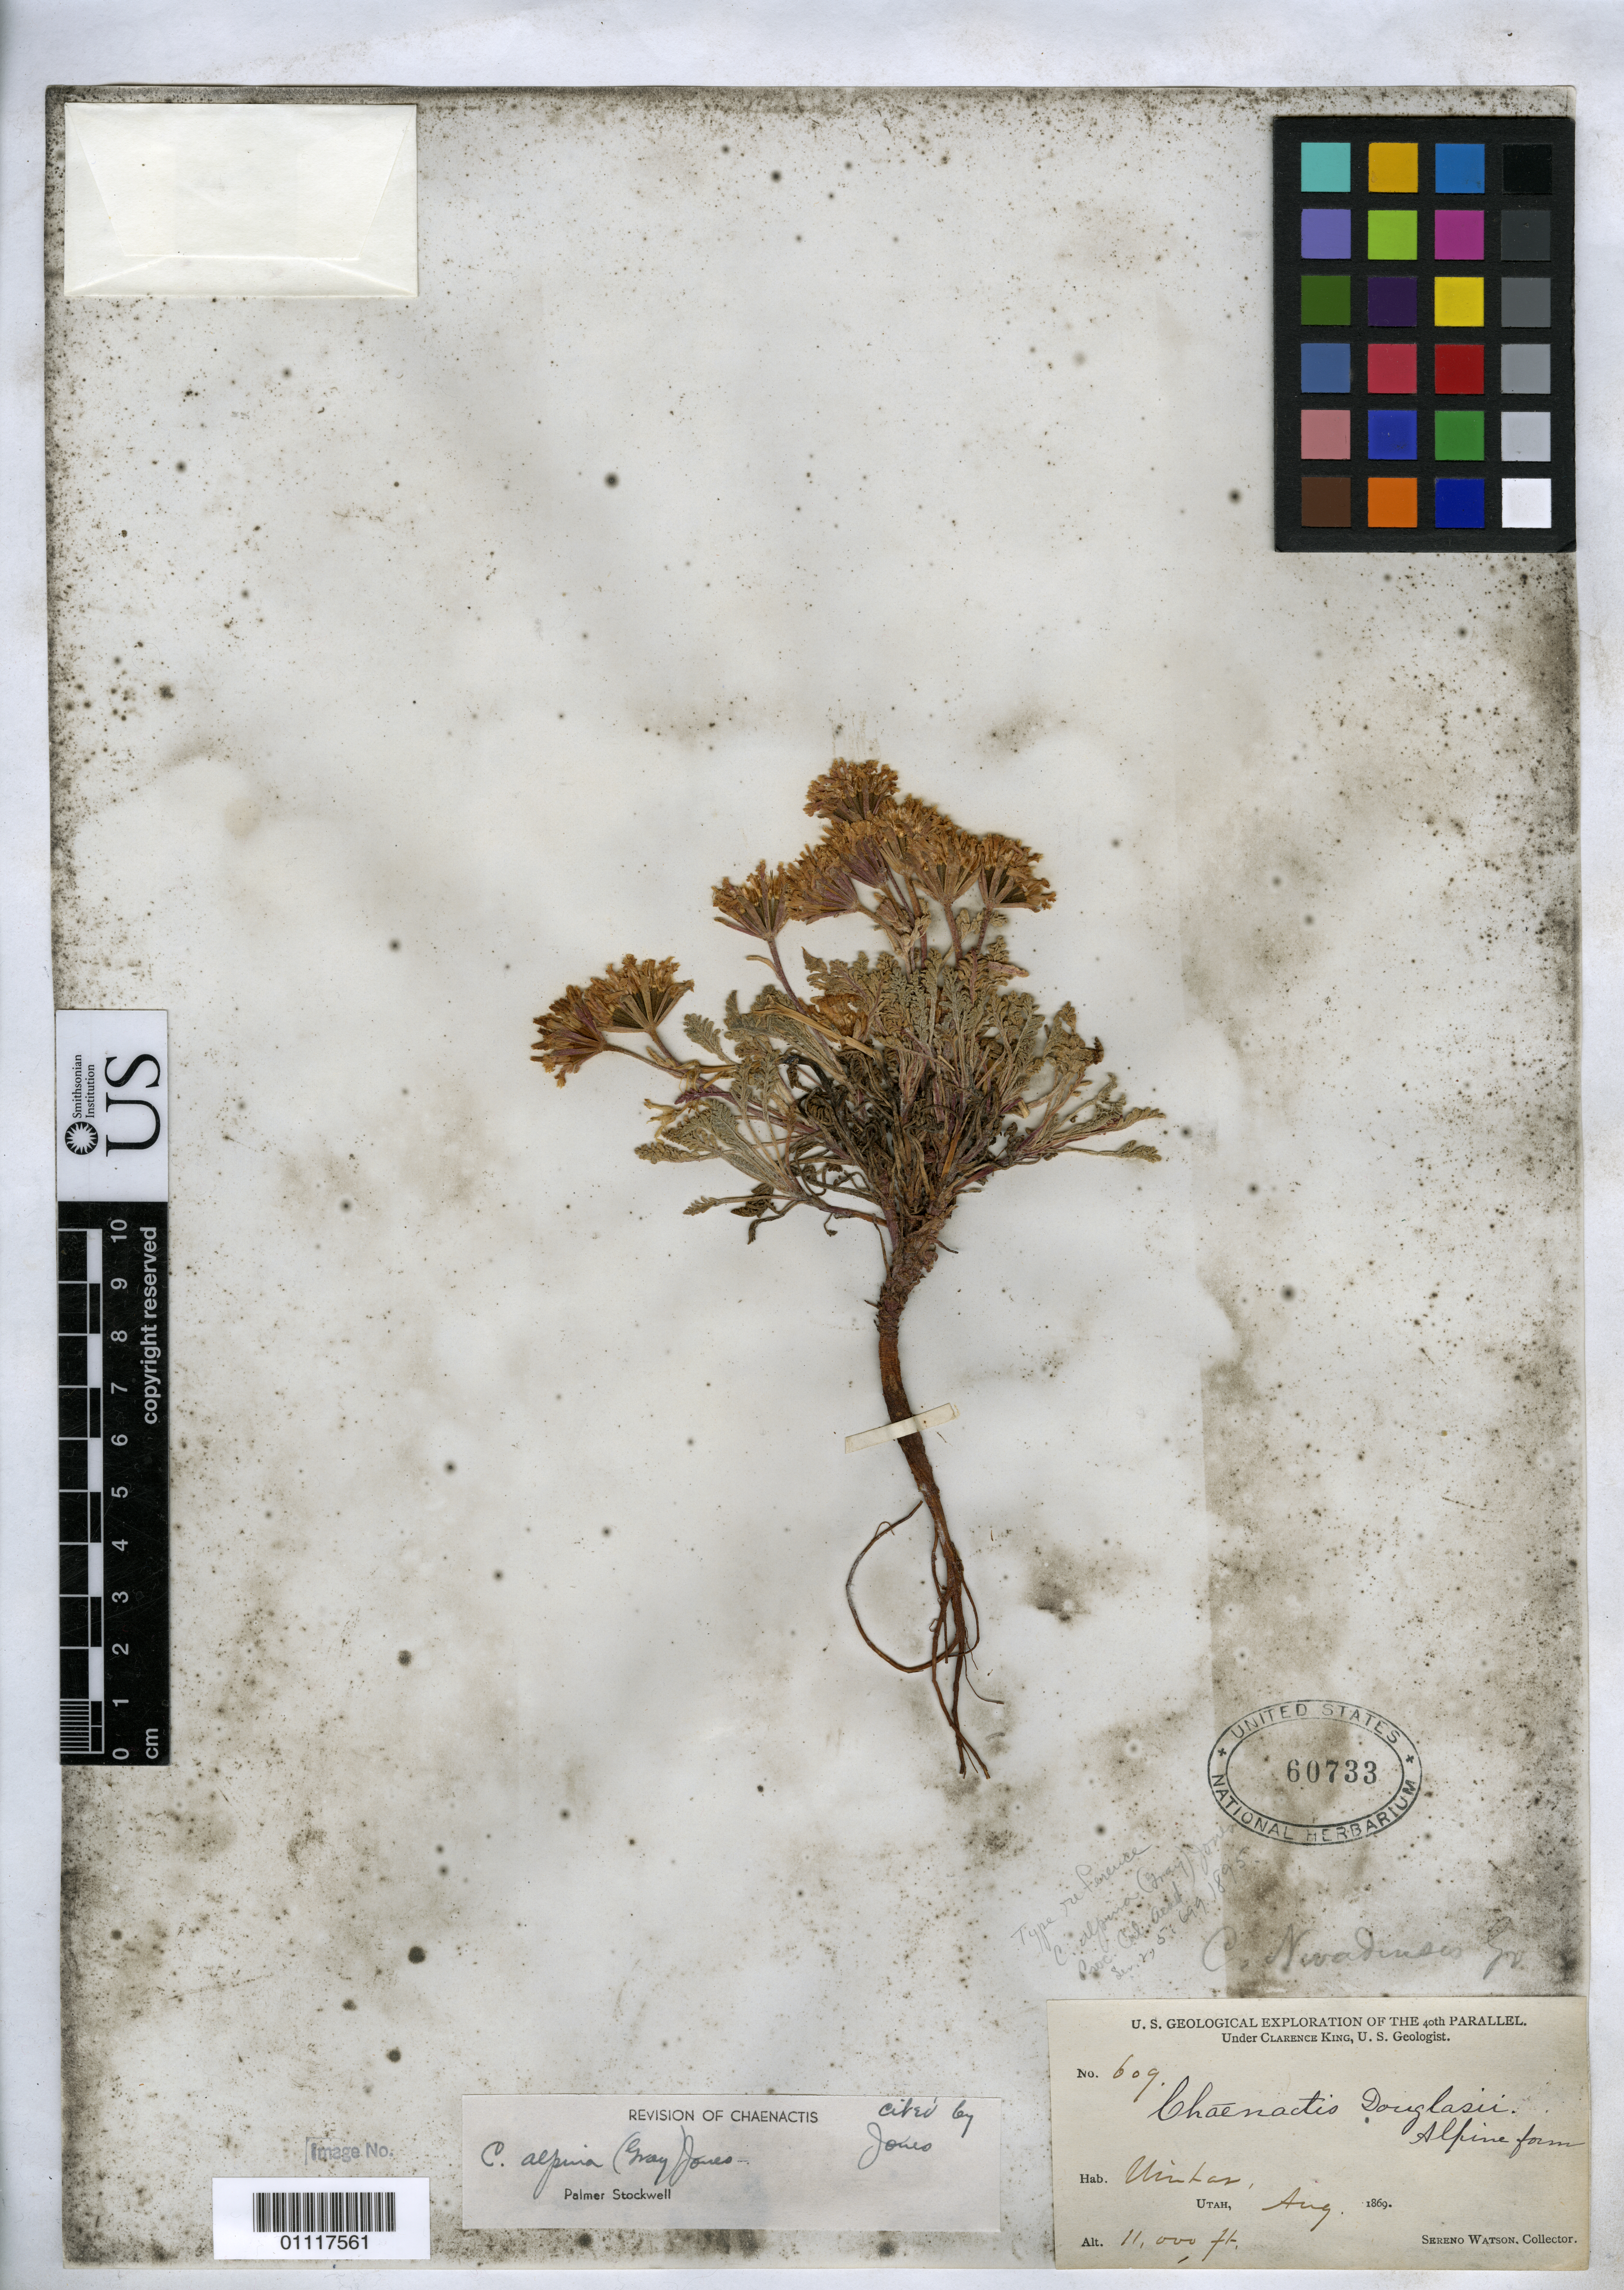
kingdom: Plantae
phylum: Tracheophyta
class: Magnoliopsida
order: Asterales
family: Asteraceae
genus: Chaenactis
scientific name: Chaenactis douglasii var. alpina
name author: A. Gray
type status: Possible Syntype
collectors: S. Watson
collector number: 609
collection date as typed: Aug 1869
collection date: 1869-08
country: United States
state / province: Utah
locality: Uintas, "Exploration of the 40th Parallel"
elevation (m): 3353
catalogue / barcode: US 60733